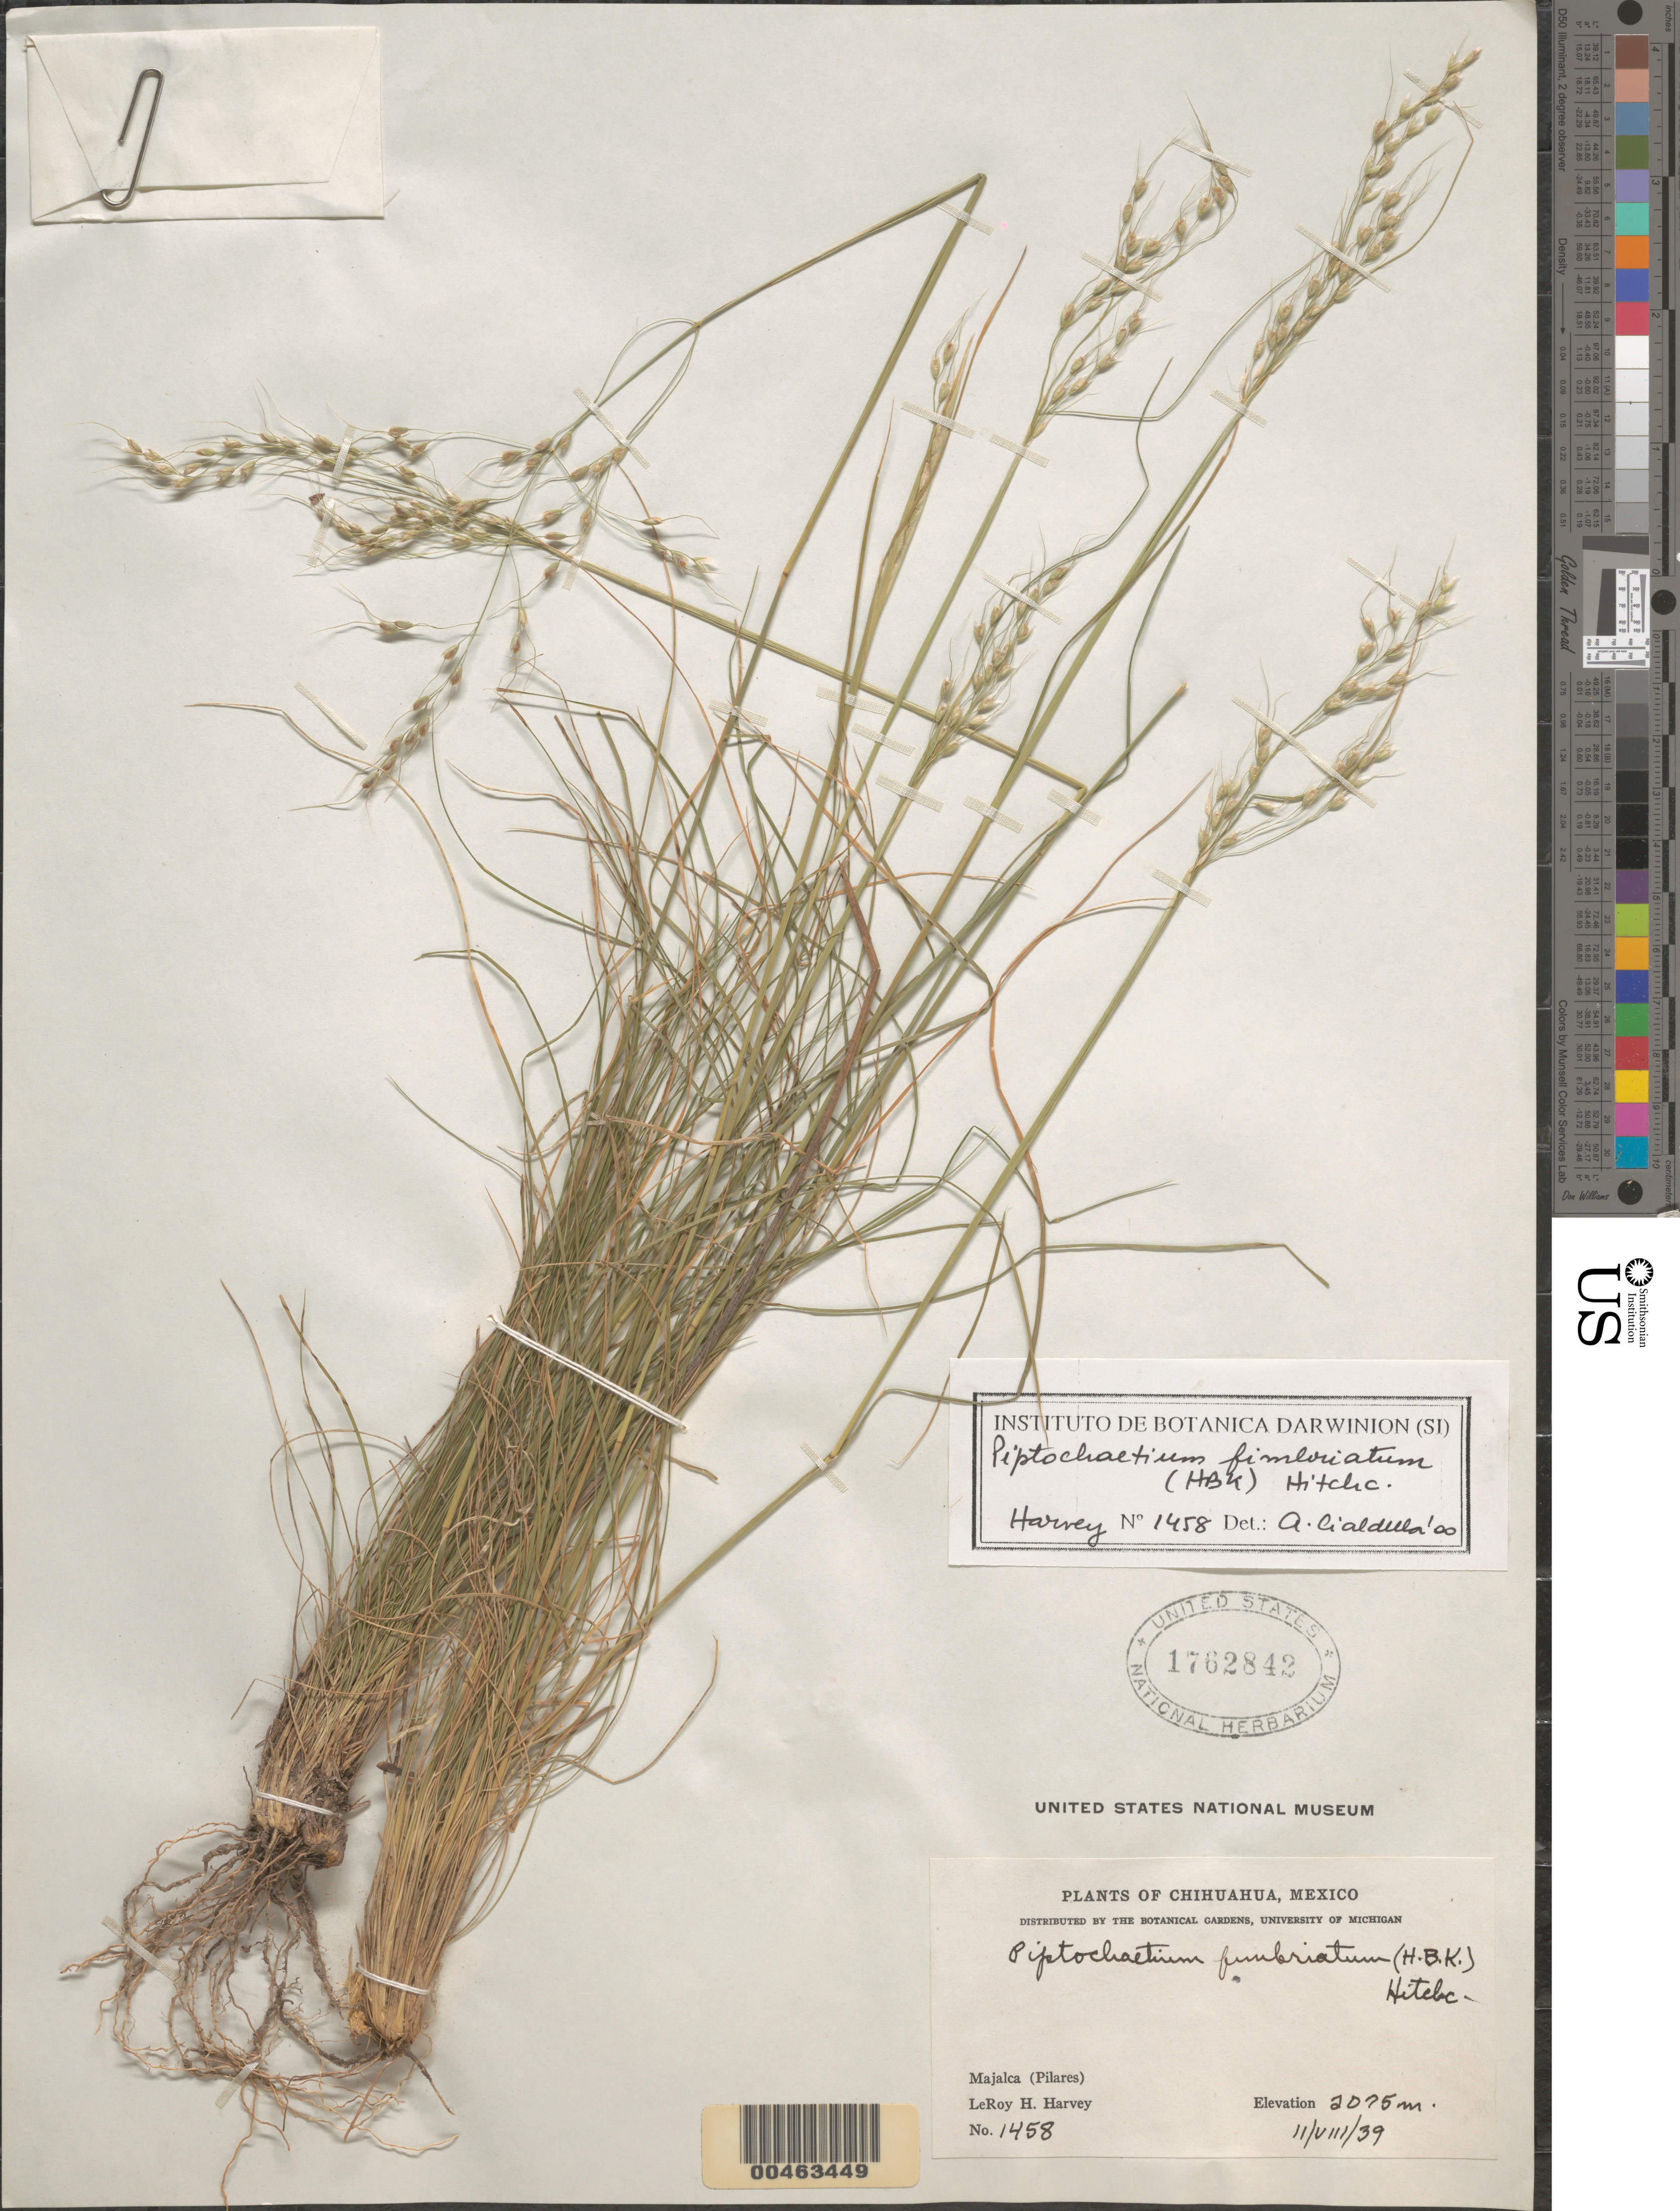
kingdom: Plantae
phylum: Tracheophyta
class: Liliopsida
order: Poales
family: Poaceae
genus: Piptochaetium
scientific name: Piptochaetium fimbriatum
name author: (Kunth) Hitchc.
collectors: L. H. Harvey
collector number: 1458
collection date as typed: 11 Aug 1939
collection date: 1939-08-11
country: Mexico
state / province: Chihuahua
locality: Majalca (Pilares)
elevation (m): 2075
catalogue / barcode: US 1762842